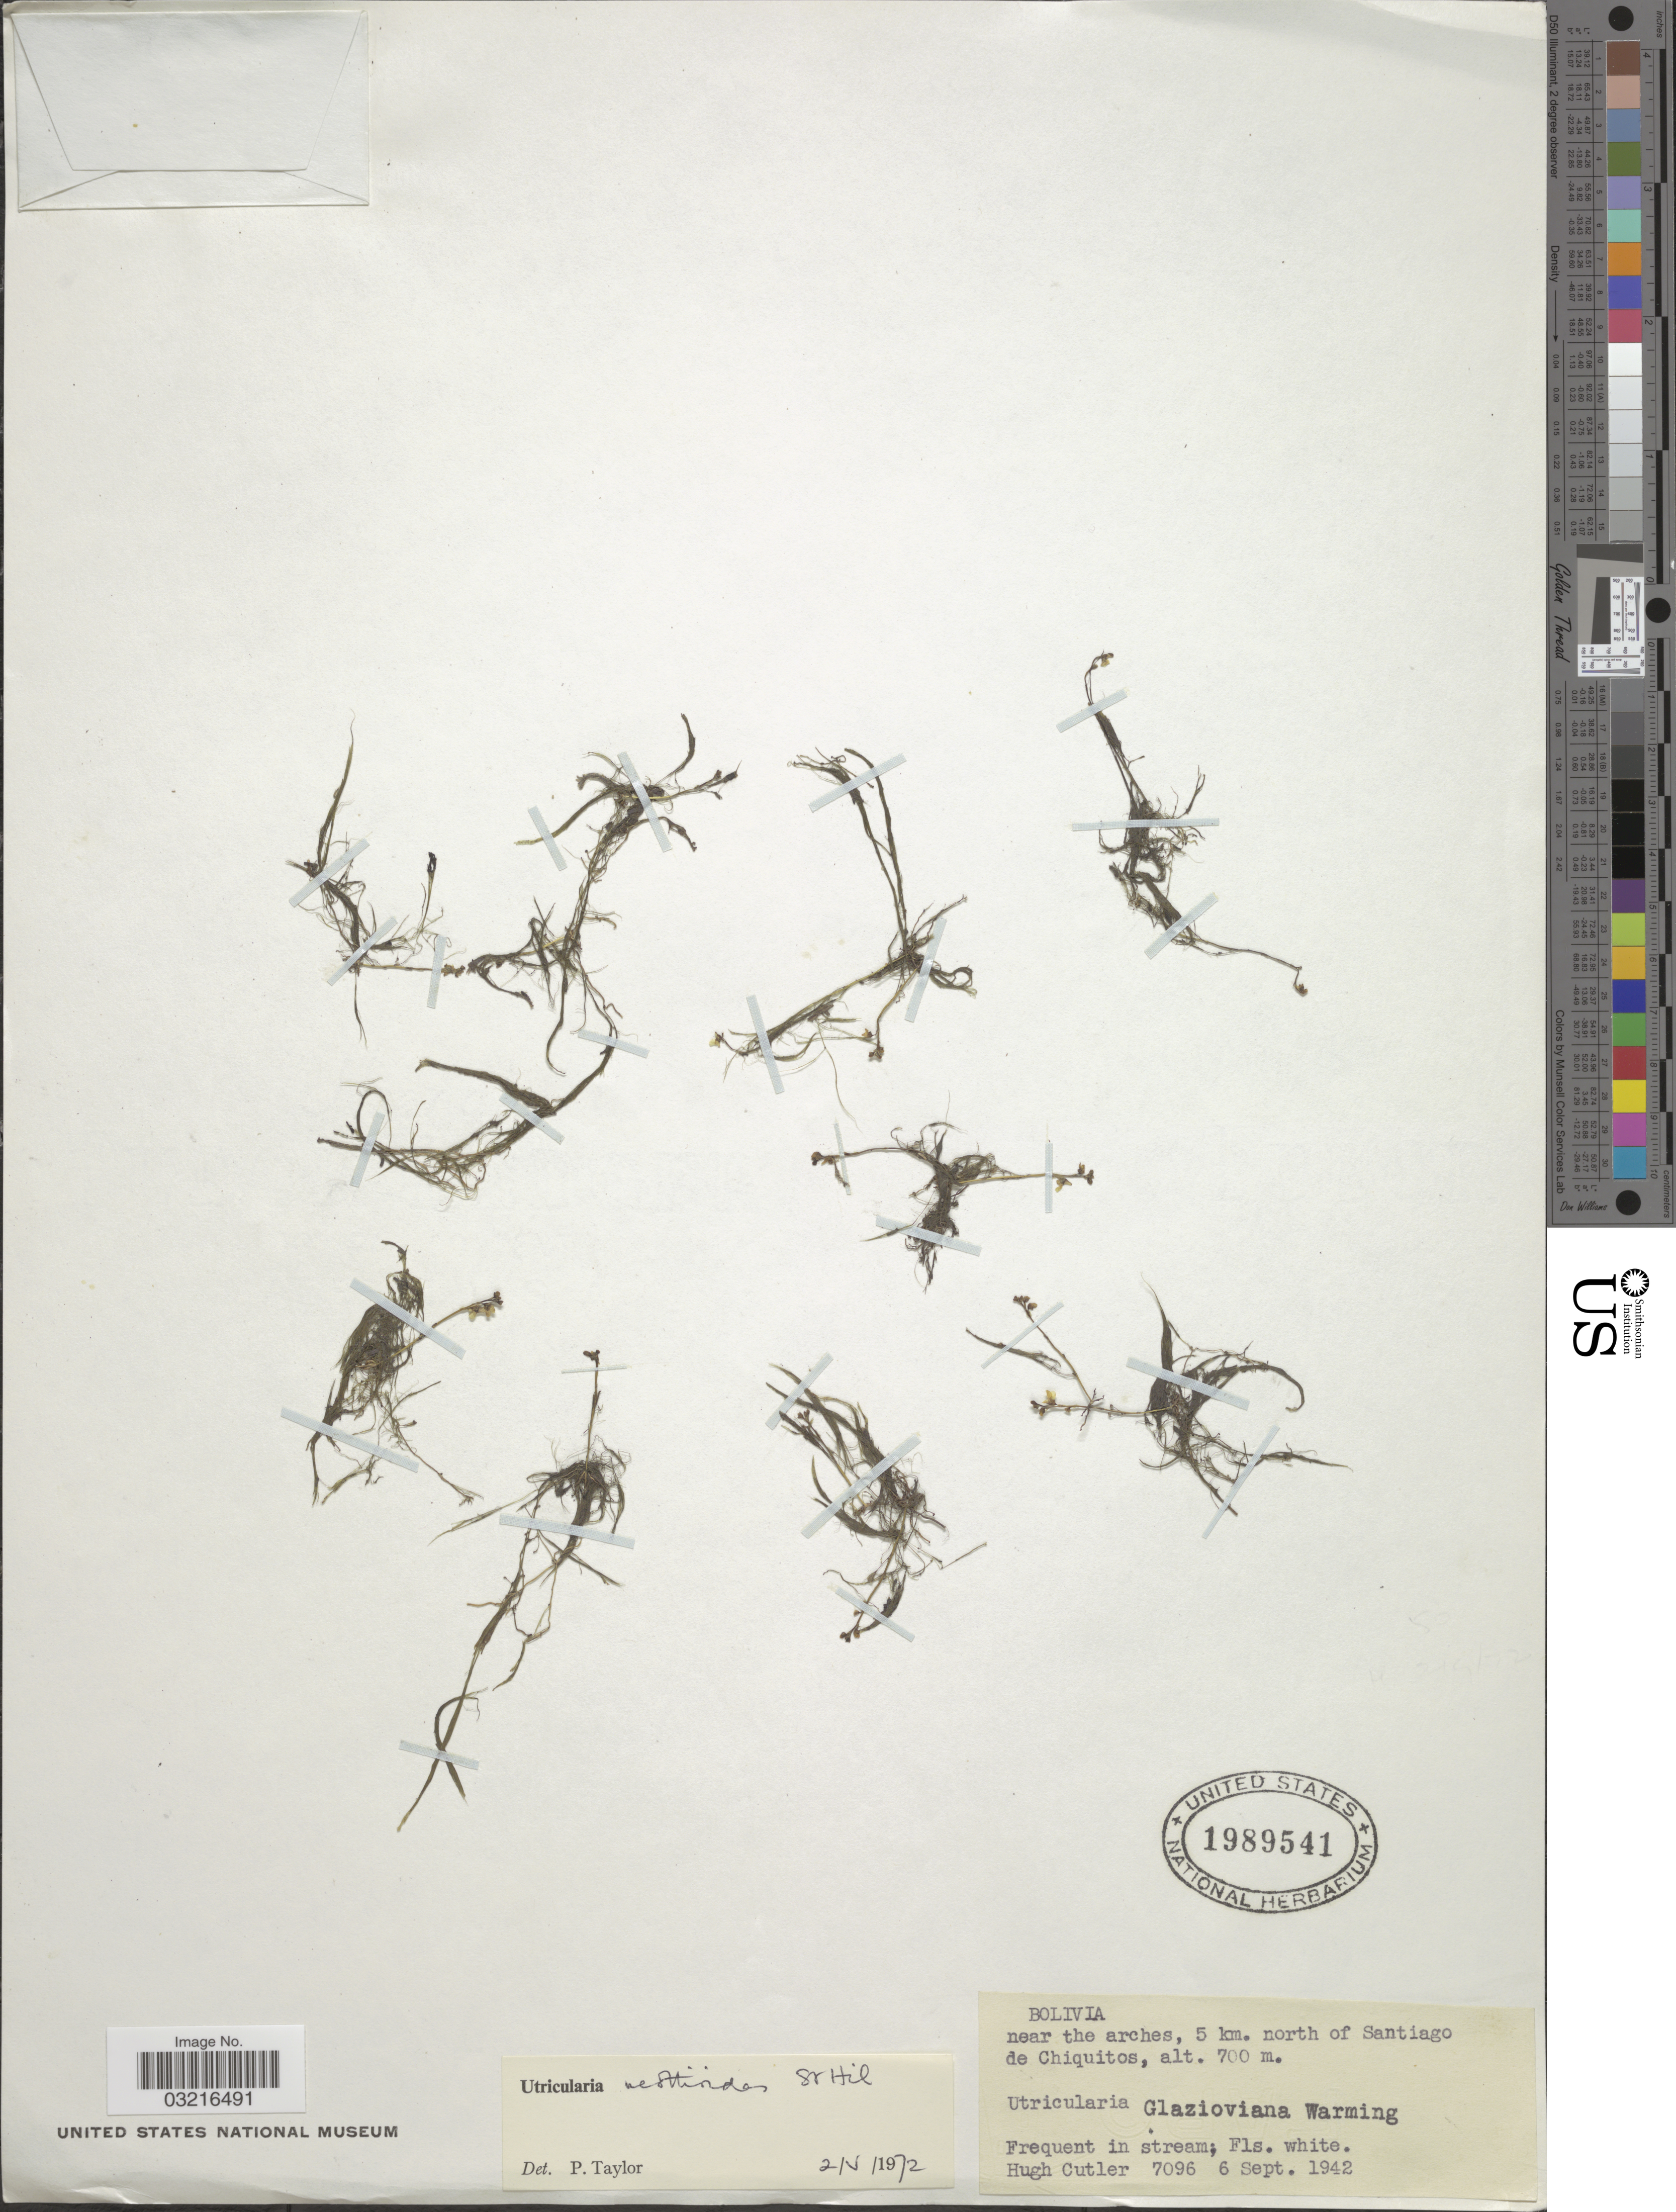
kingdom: Plantae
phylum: Tracheophyta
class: Magnoliopsida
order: Lamiales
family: Lentibulariaceae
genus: Utricularia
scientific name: Utricularia neottioides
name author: A. St.-Hil. & Girard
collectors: H. C. Cutler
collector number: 7096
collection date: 1942-09-06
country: Bolivia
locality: Near the arches, 5 km. north of Santiago de Chiquitos.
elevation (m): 700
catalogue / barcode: US 1989541